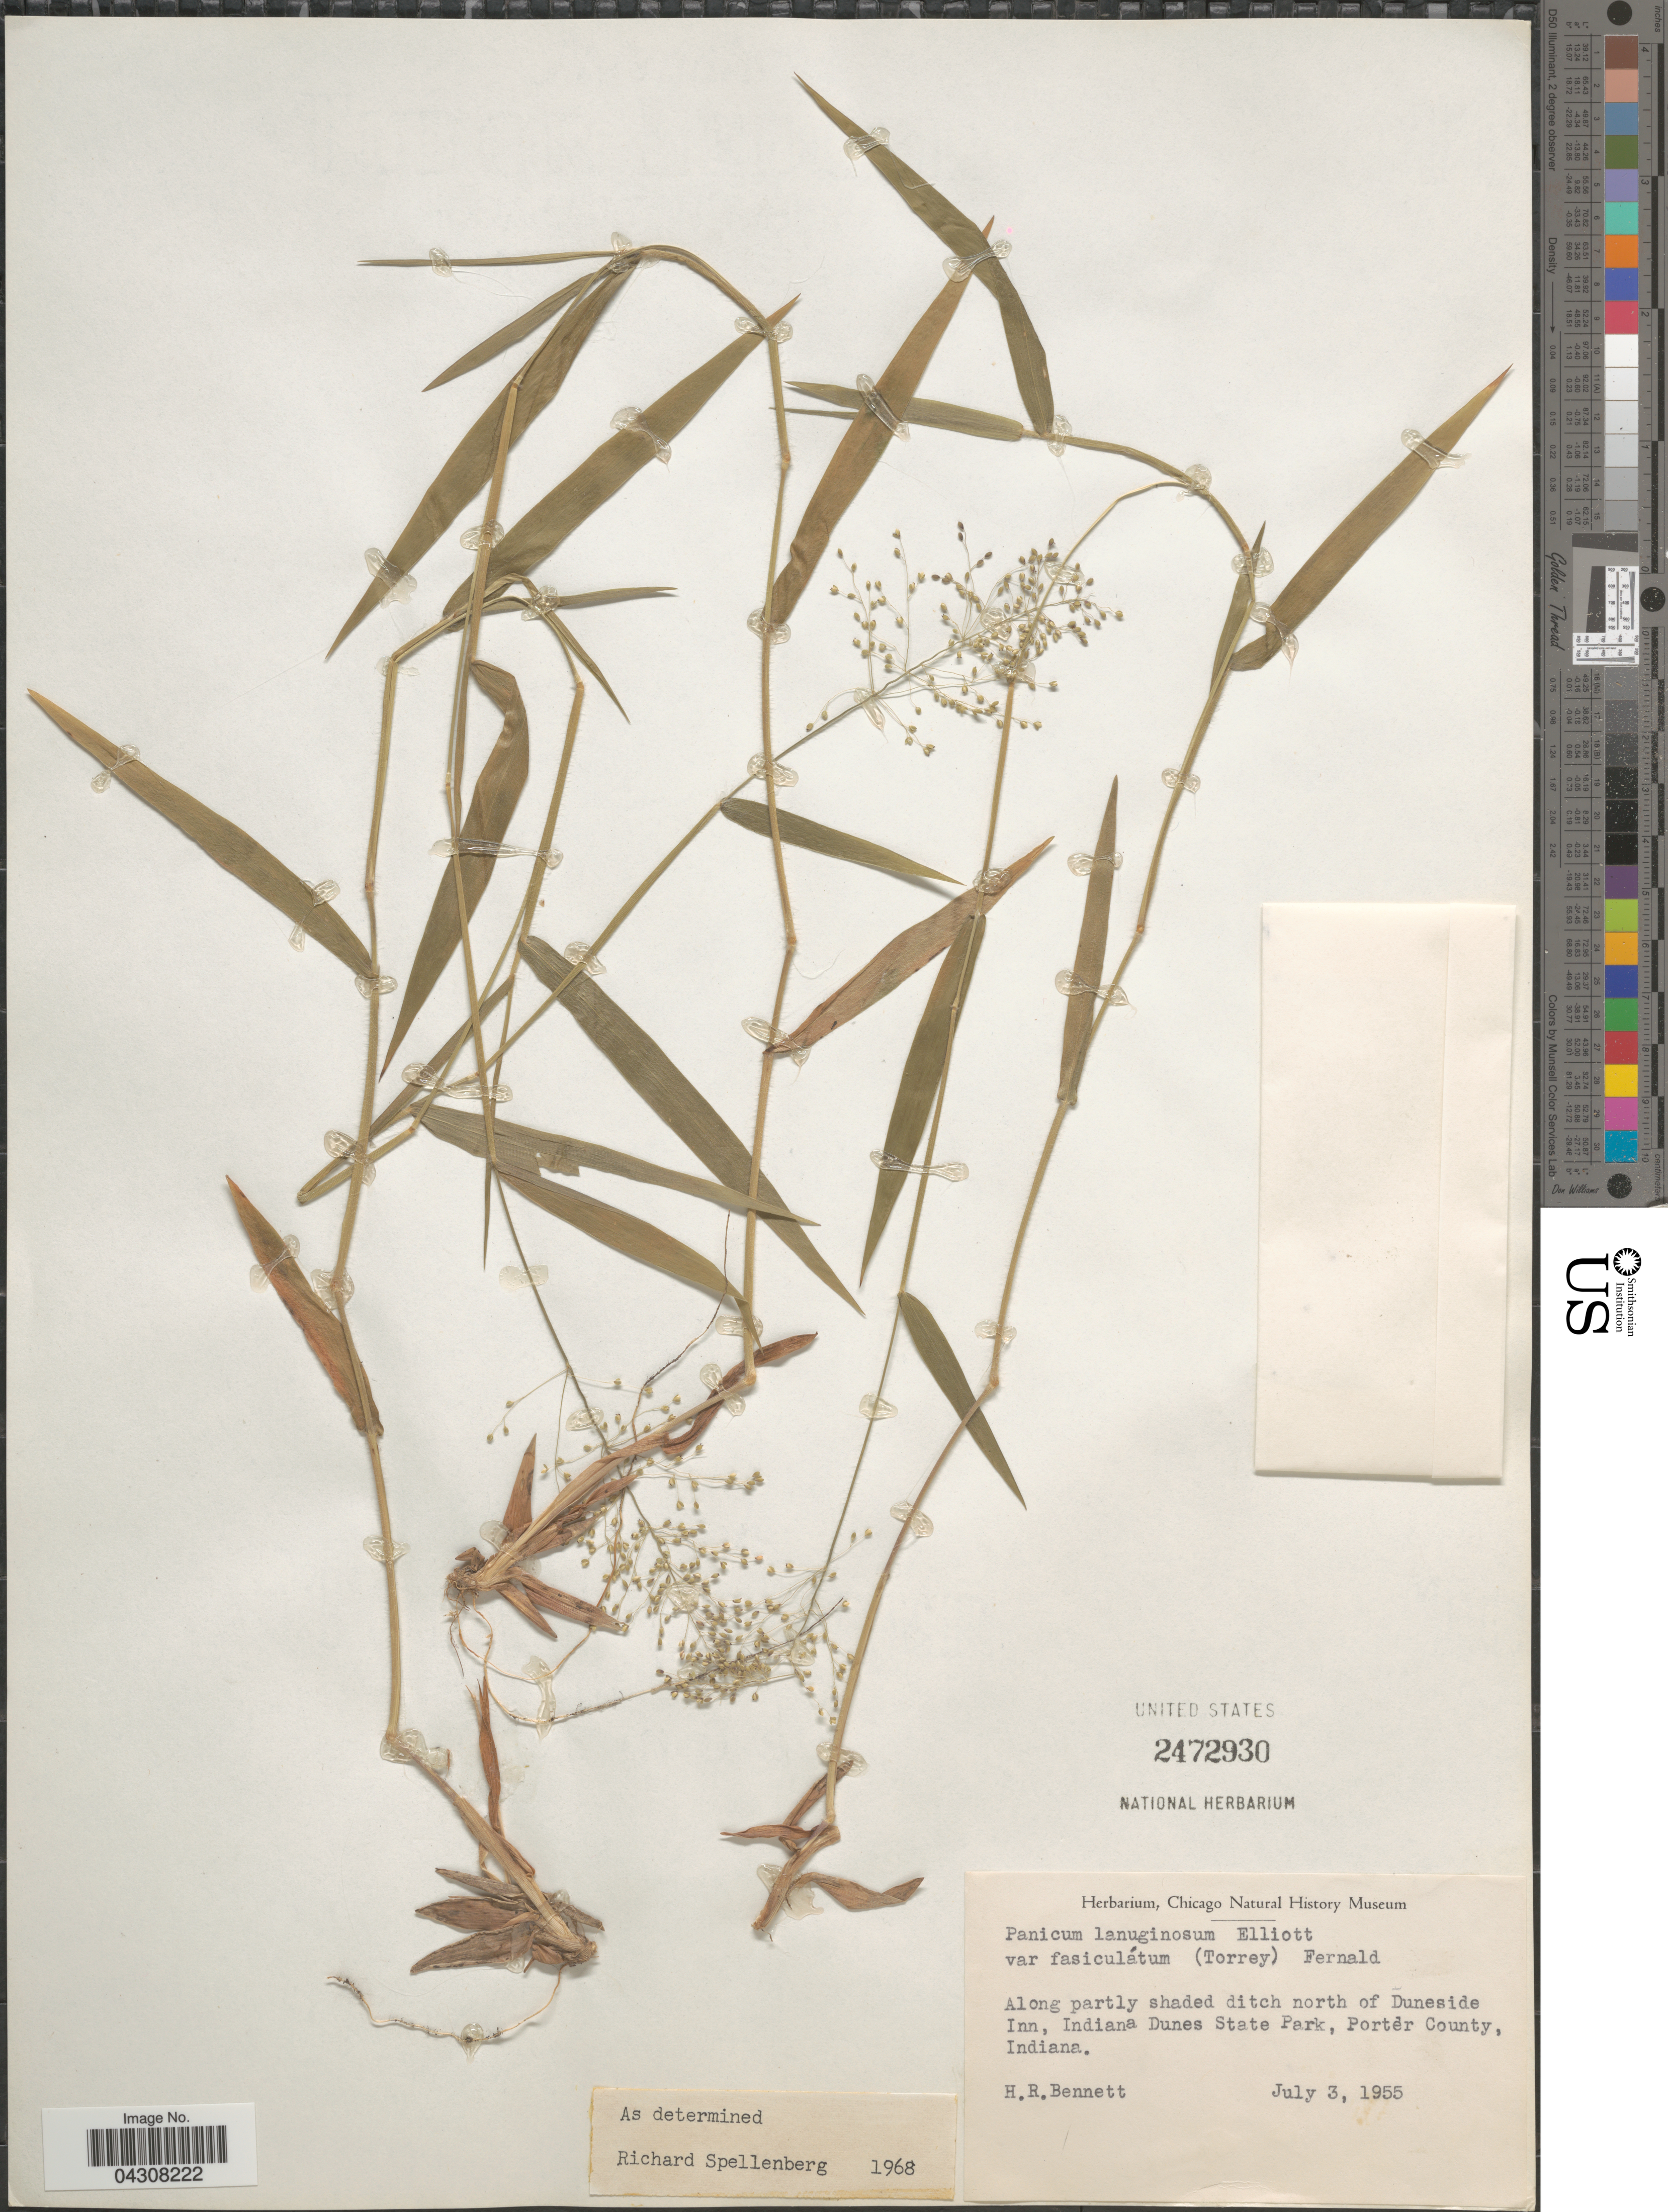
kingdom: Plantae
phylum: Tracheophyta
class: Liliopsida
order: Poales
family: Poaceae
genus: Dichanthelium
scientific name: Dichanthelium acuminatum var. acuminatum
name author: (Sw.) Gould & C.A. Clark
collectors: H. R. Bennett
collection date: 1955-07-03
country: United States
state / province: Indiana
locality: Along partly shaded ditch north of Duneside Inn, Indiana Dunes State Park, Porter County.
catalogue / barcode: US 2472930